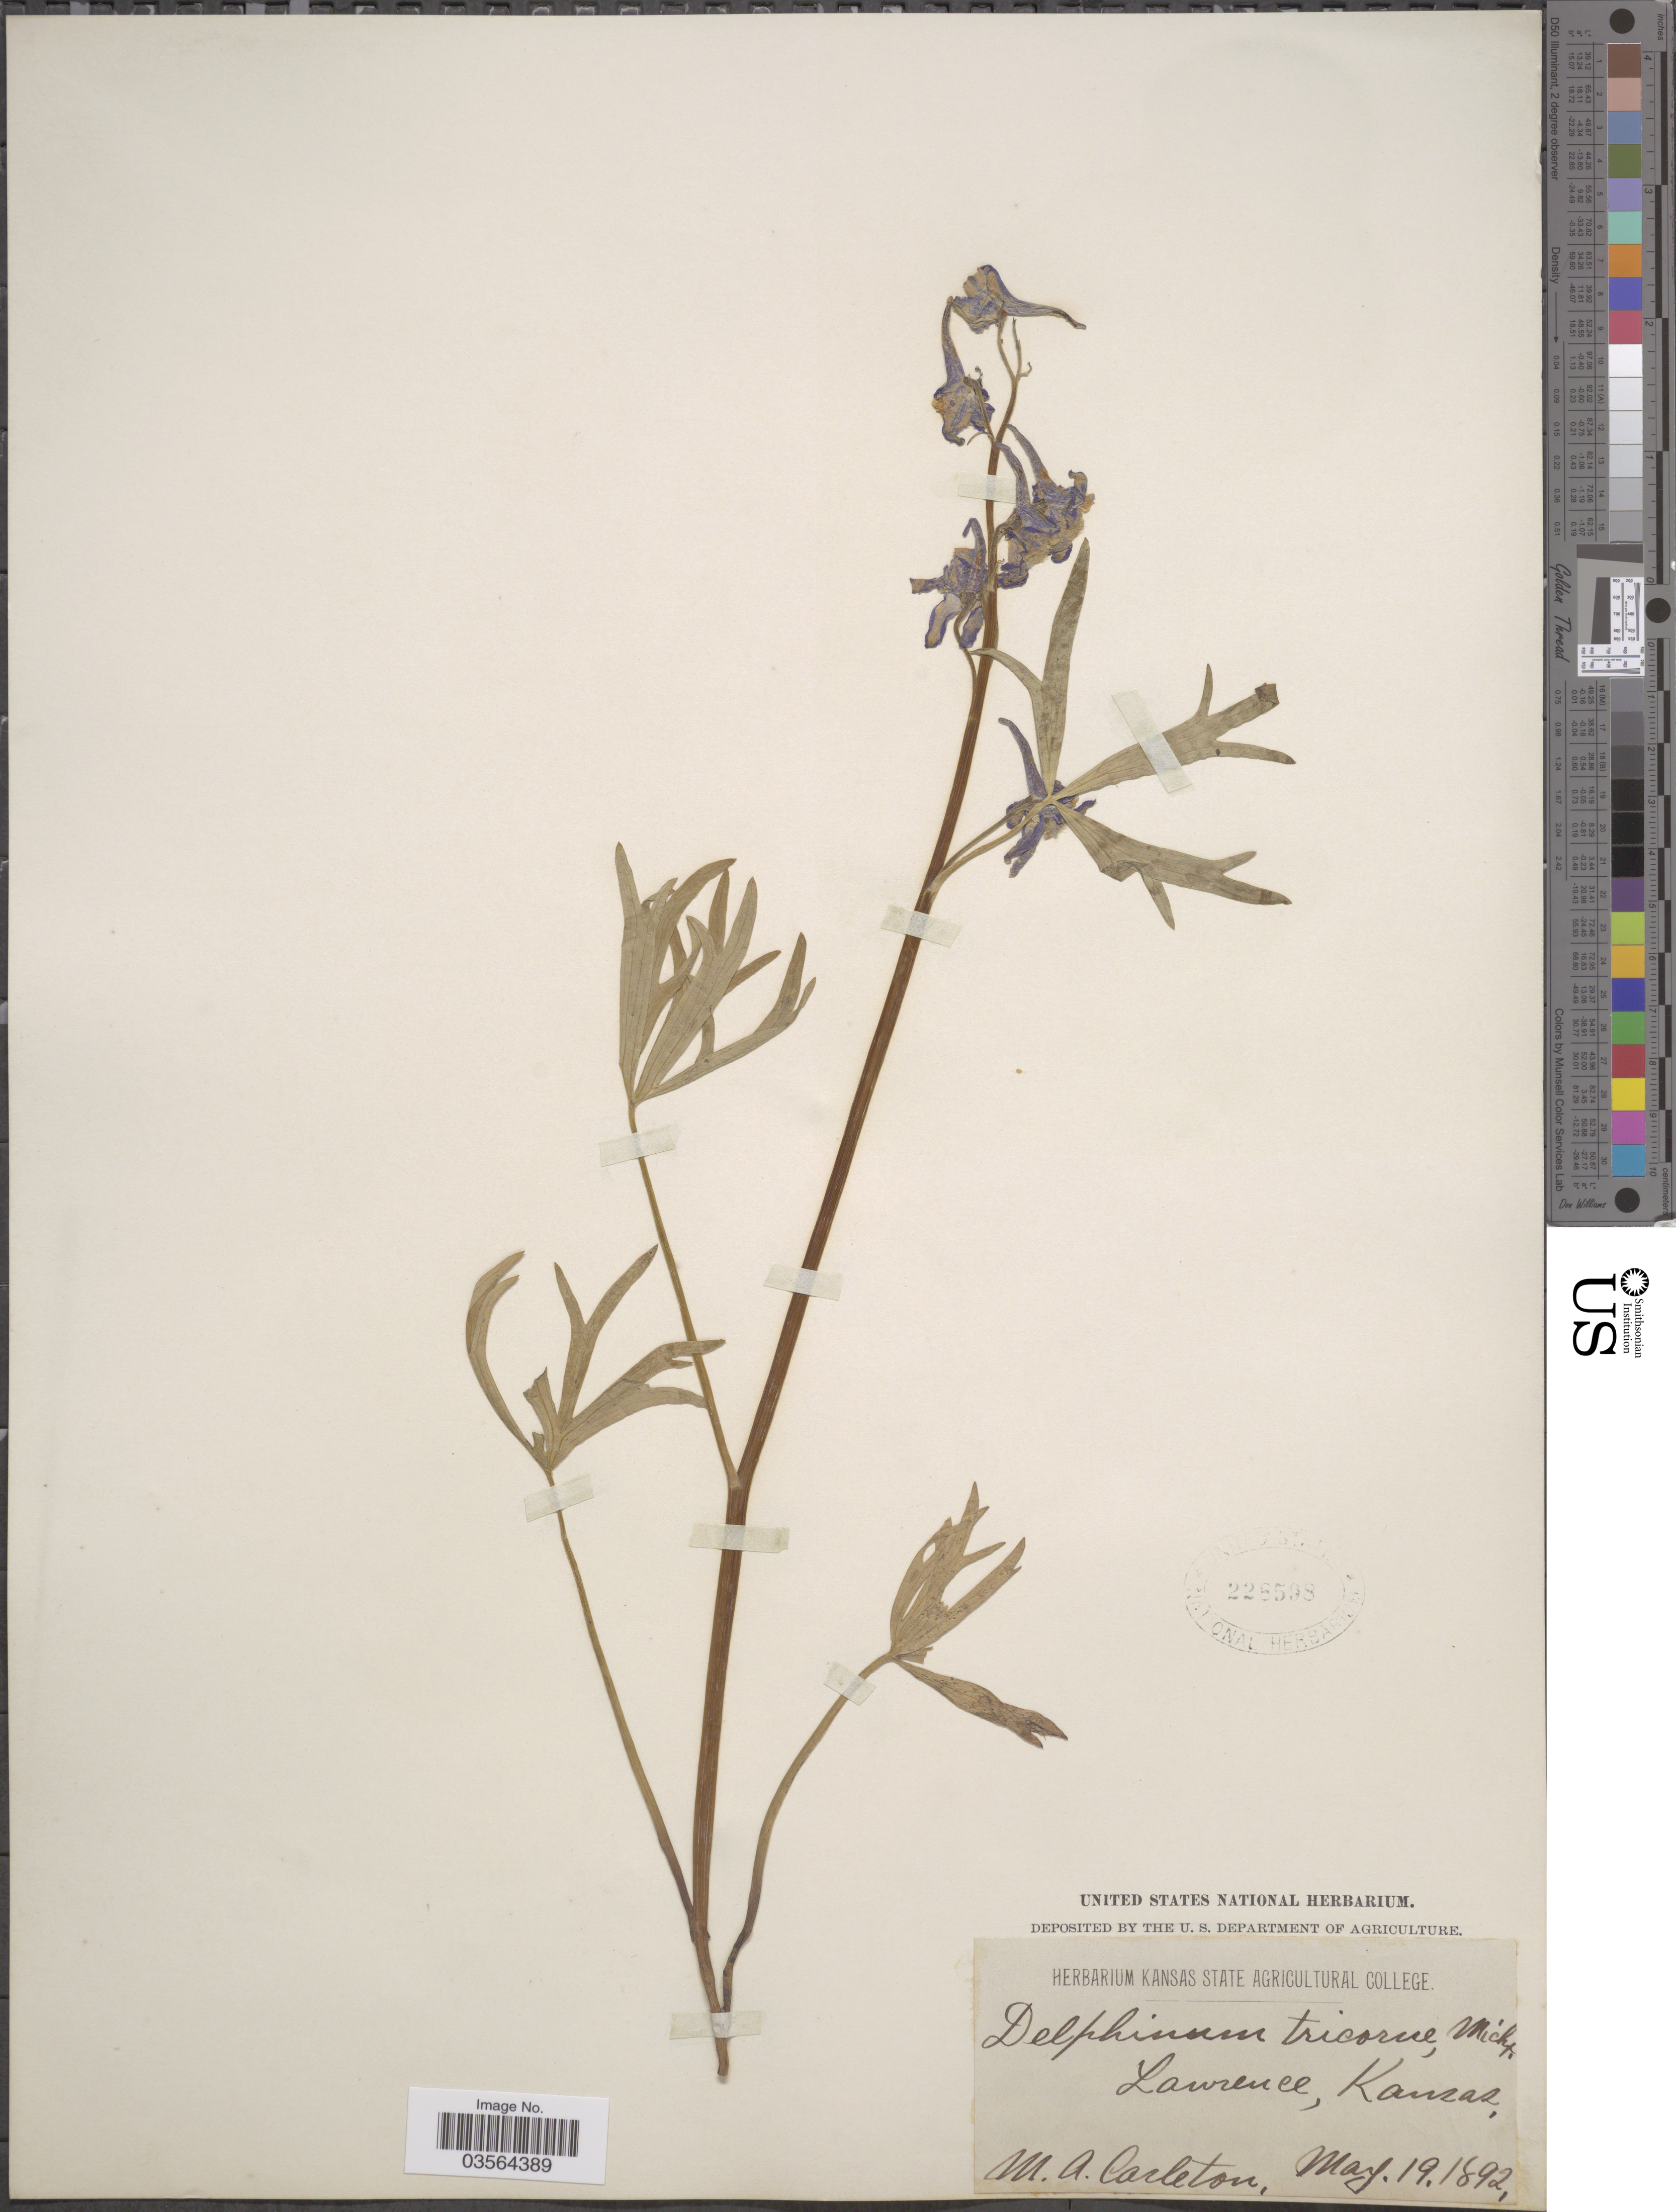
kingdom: Plantae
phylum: Tracheophyta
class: Magnoliopsida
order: Ranunculales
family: Ranunculaceae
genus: Delphinium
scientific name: Delphinium tricorne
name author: Michx.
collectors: M. A. Carleton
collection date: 1892-05-19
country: United States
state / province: Kansas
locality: Lawrence.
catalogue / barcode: US 228598